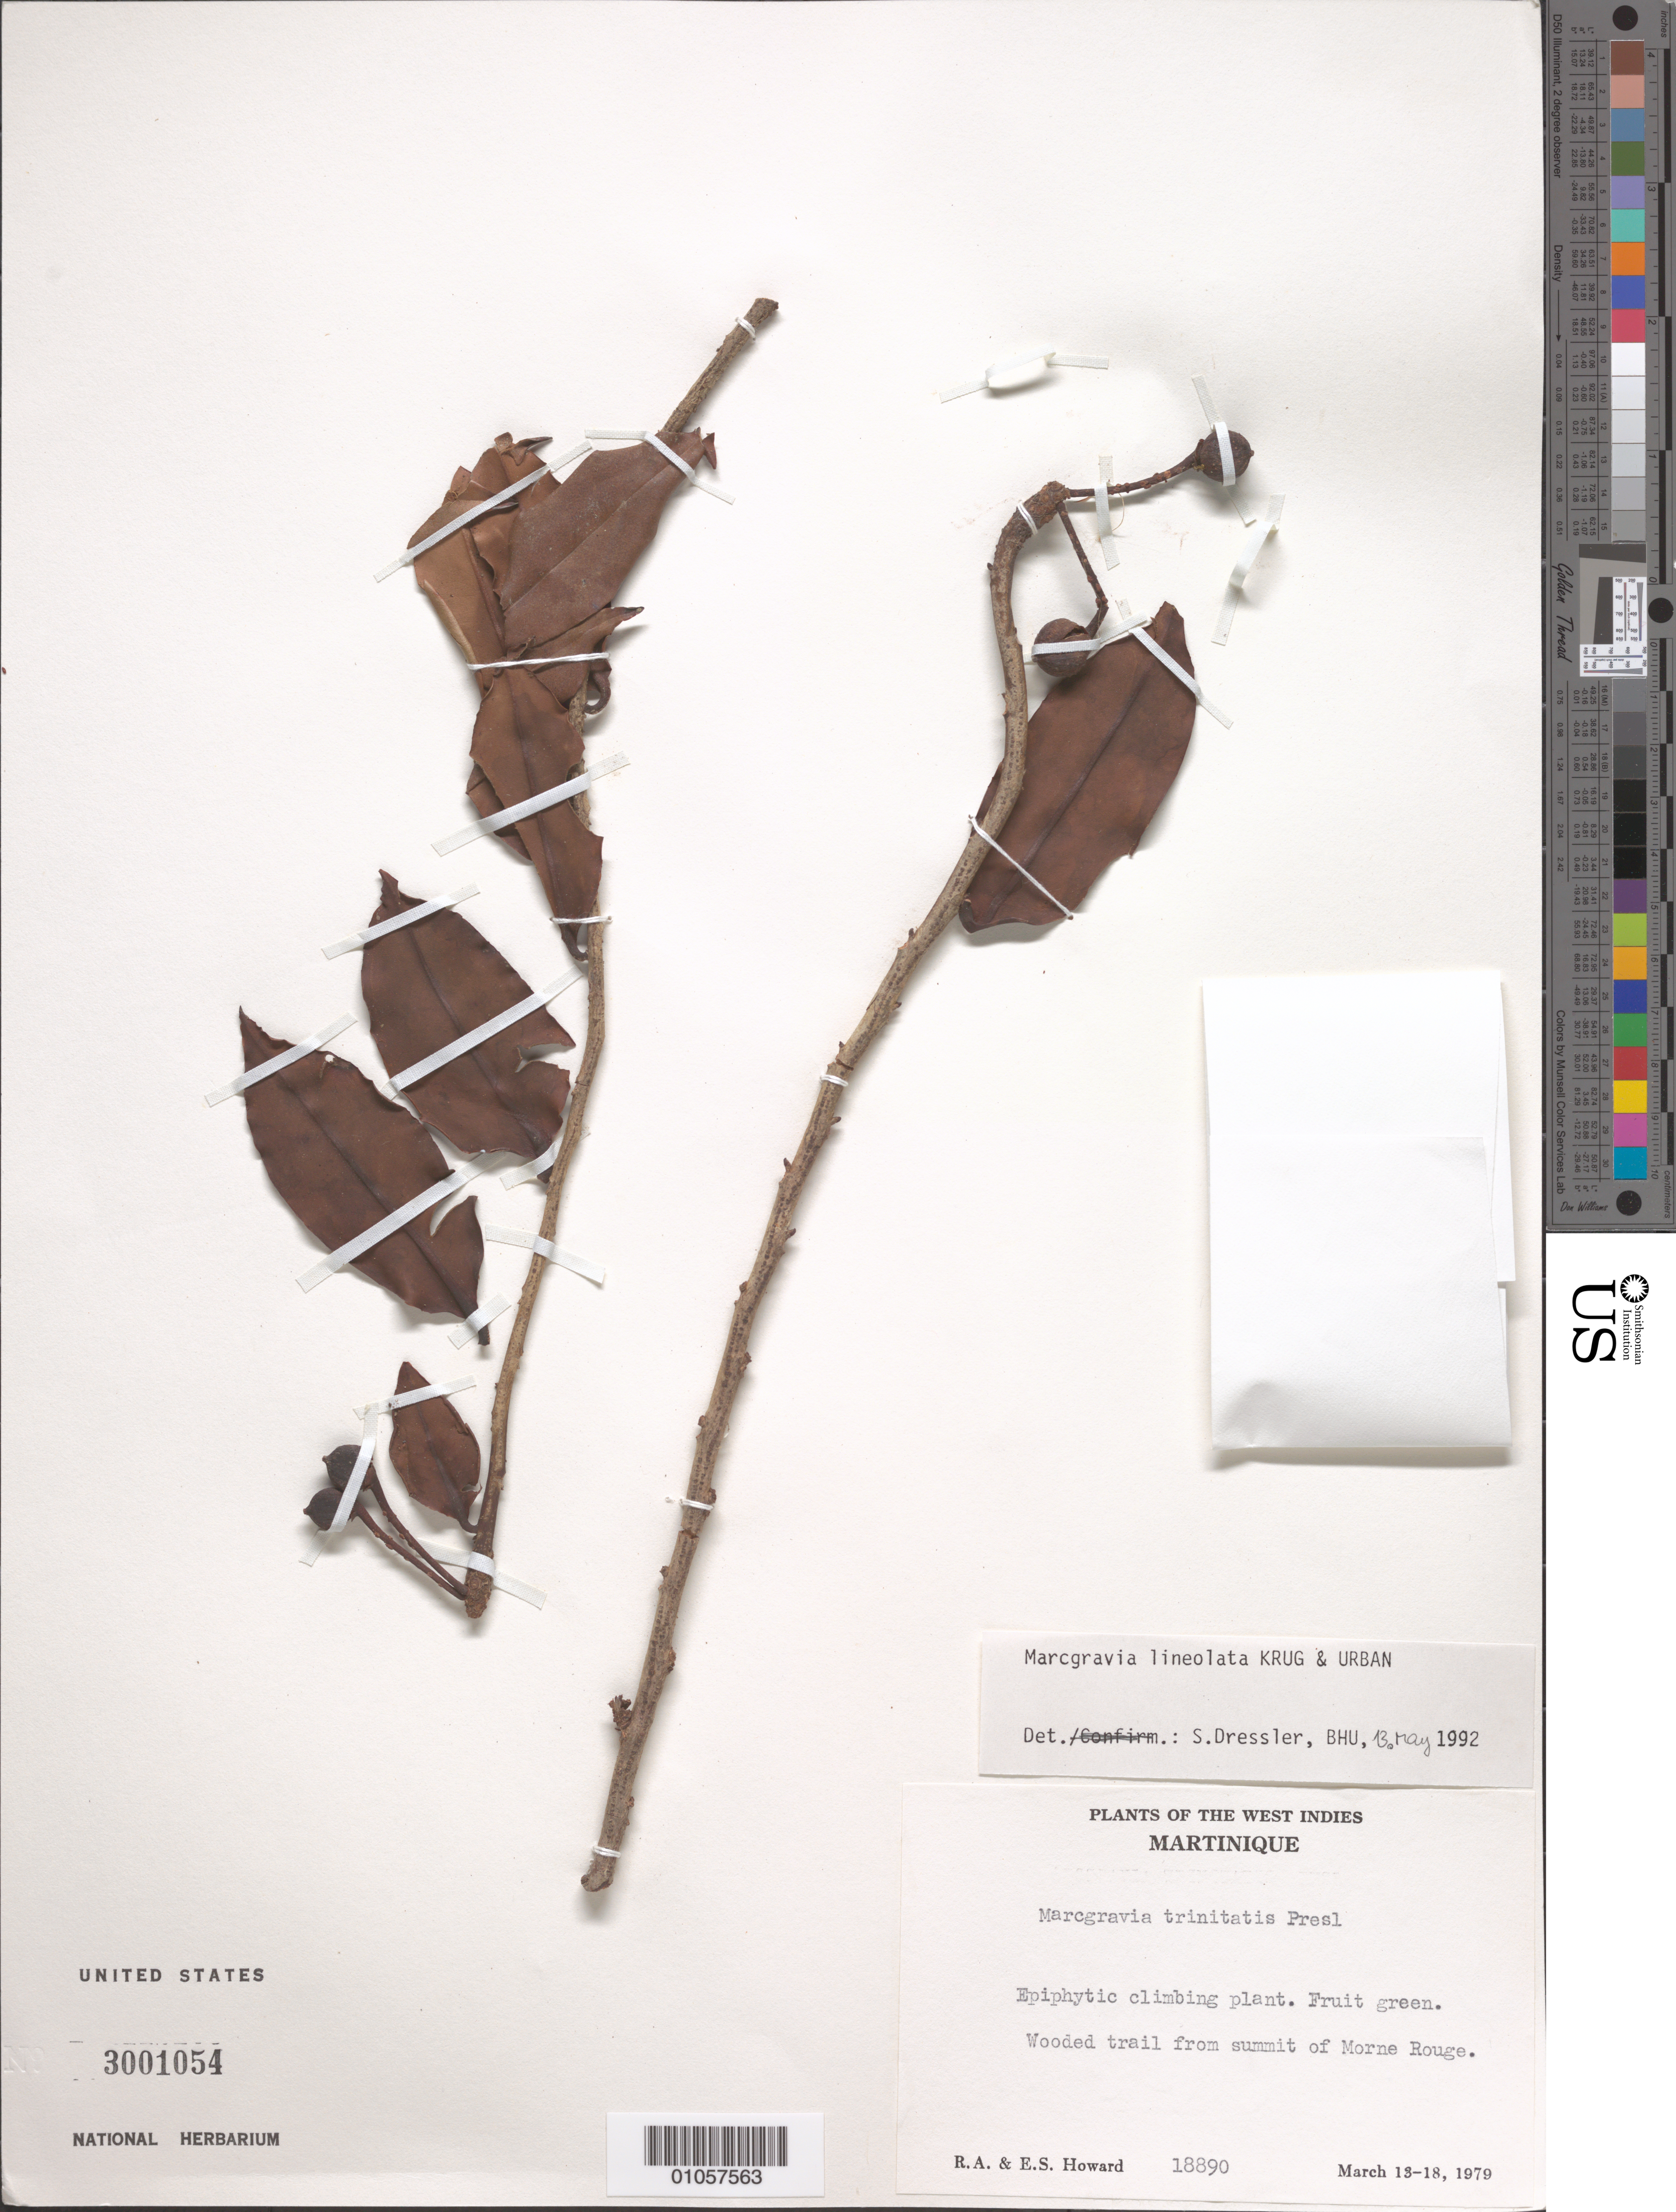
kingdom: Plantae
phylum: Tracheophyta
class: Magnoliopsida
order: Ericales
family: Marcgraviaceae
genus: Marcgravia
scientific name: Marcgravia lineolata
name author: Krug & Urb.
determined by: Dressler, S., (FR), Forschungsinstitut Und Naturmuseum Senckenberg (GERMANY)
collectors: R. A. Howard & E. S. Howard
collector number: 18890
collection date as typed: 13 Mar 1979 to 18 Mar 1979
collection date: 1979-03-13/1979-03-18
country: Martinique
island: Martinique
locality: Morne Rouge, trail from summit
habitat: Wooded trail from summit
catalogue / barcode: US 3001054